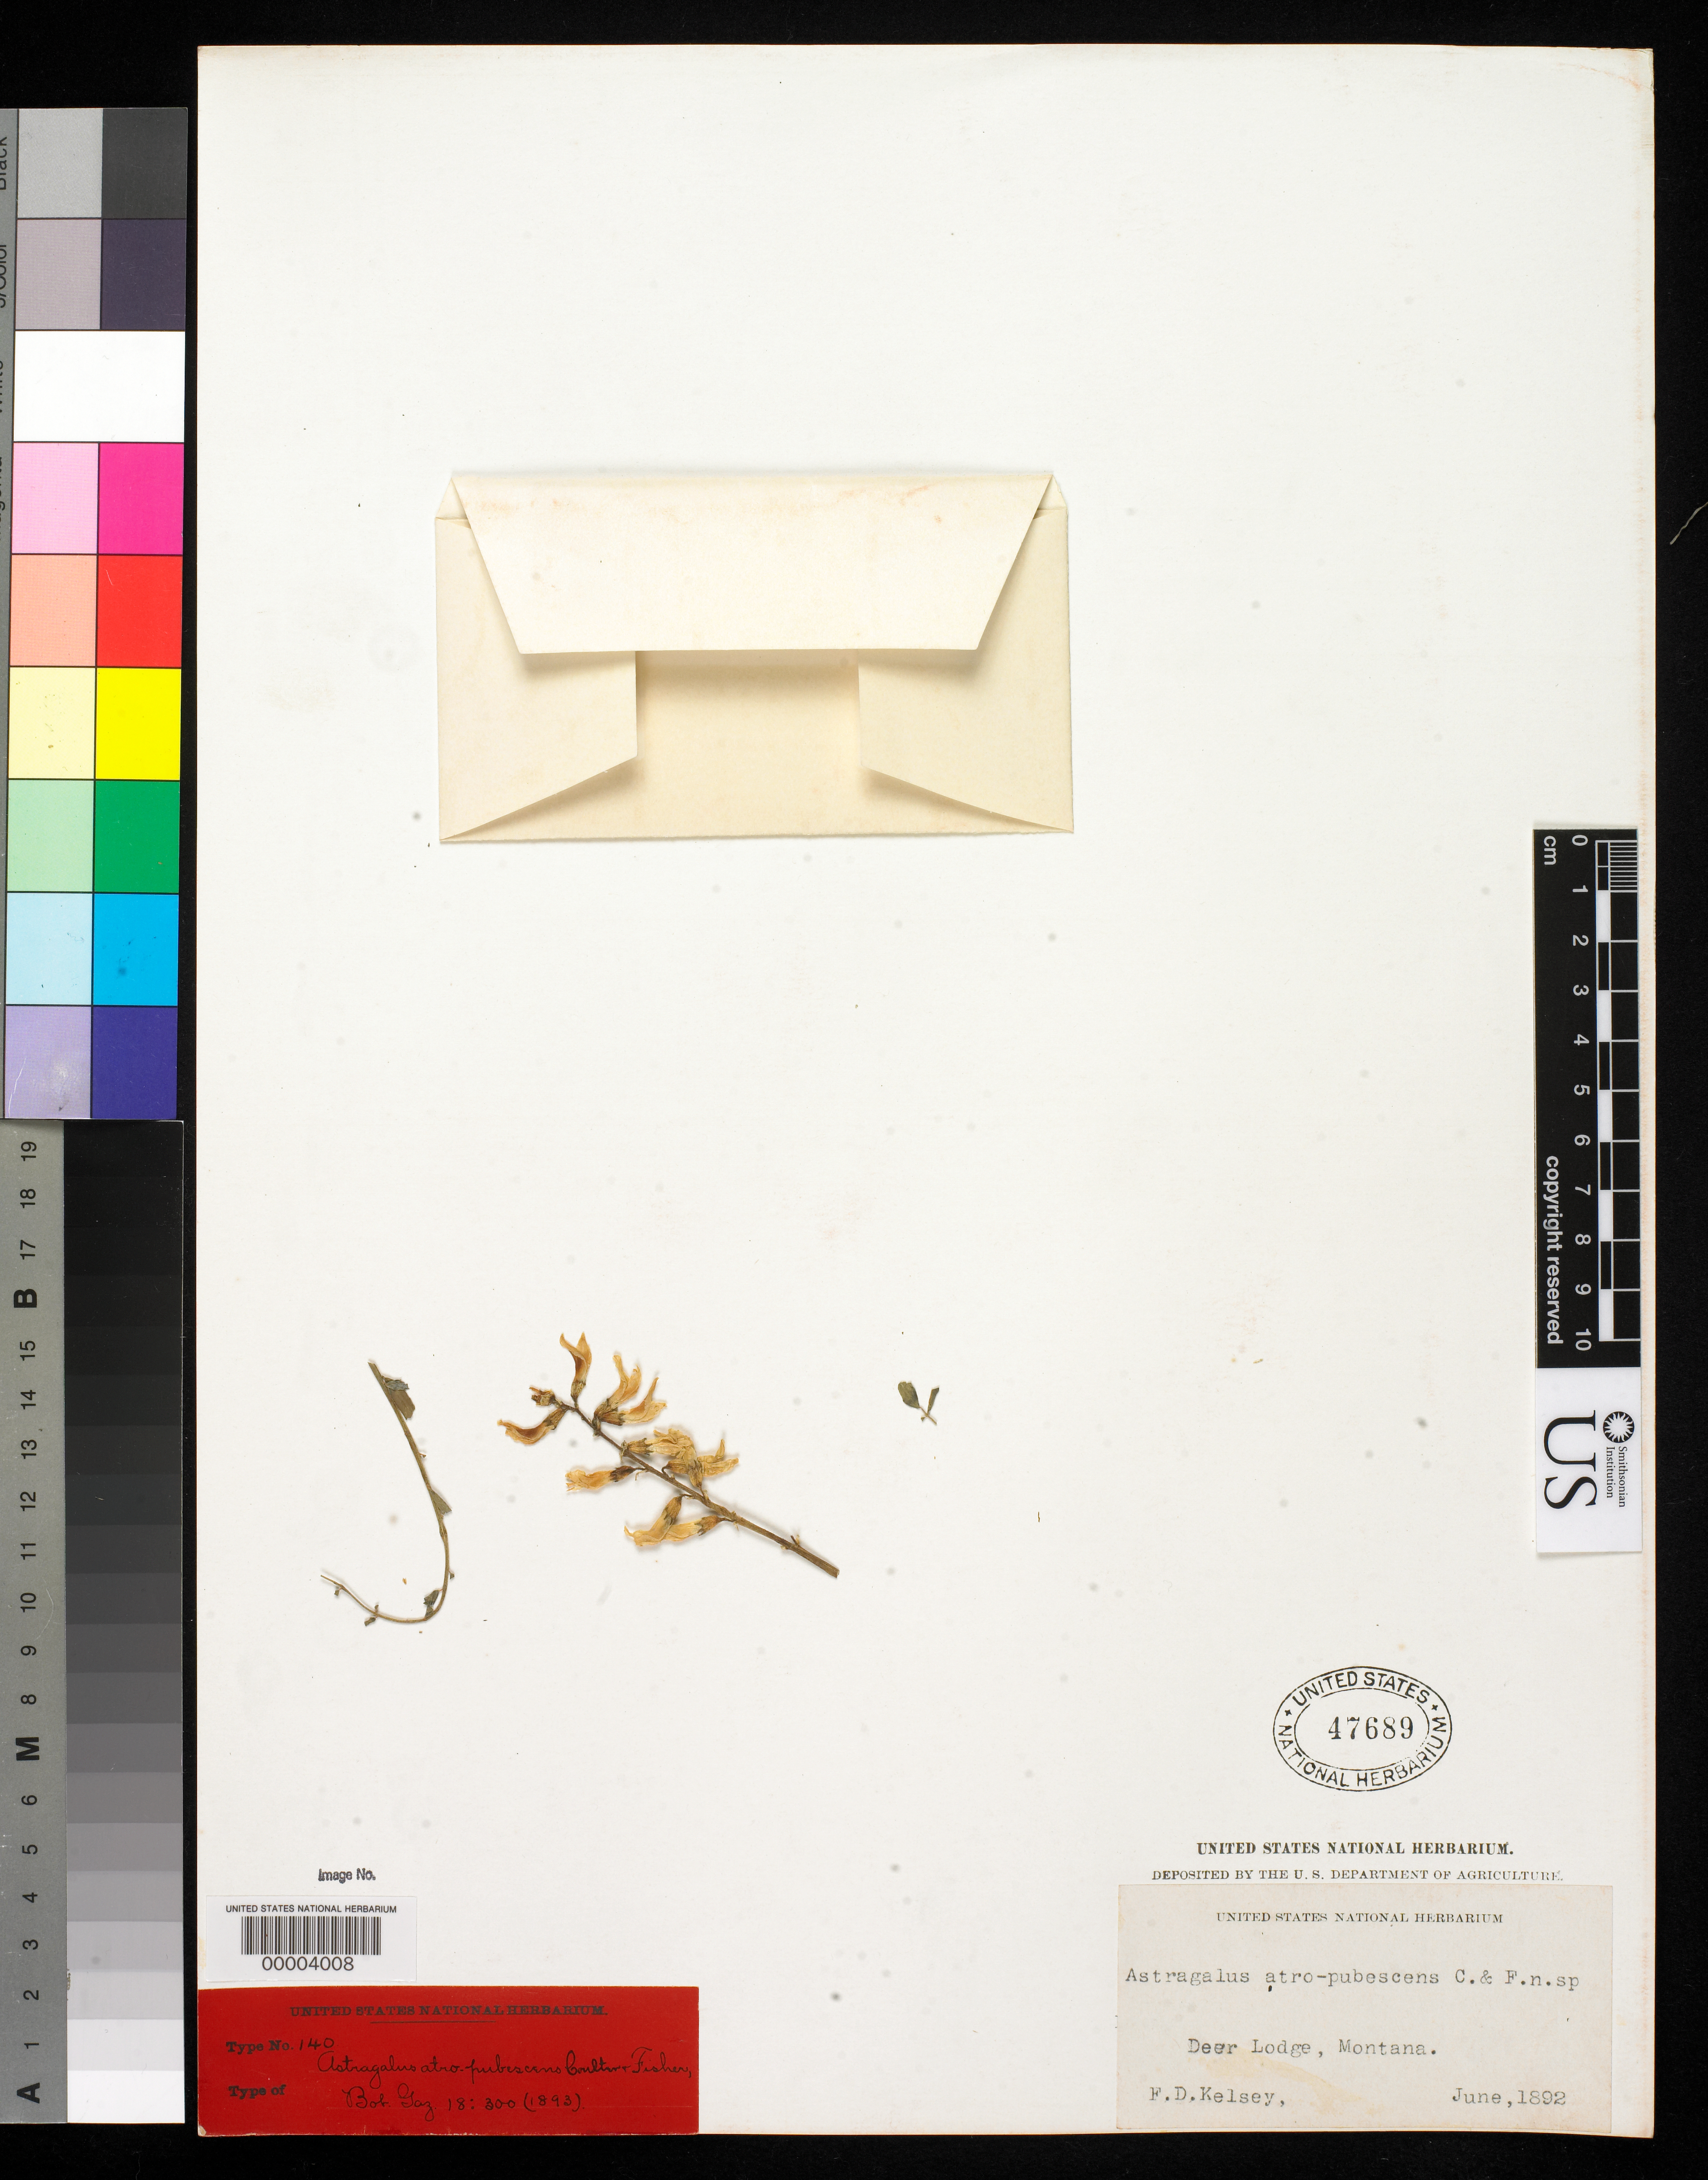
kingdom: Plantae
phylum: Tracheophyta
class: Magnoliopsida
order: Fabales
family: Fabaceae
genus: Astragalus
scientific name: Astragalus atropubescens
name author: J.M. Coult. & Fisher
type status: Type Fragment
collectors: F. Kelsey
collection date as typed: Jun 1892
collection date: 1892-06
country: United States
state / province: Montana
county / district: Powell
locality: Deer Lodge.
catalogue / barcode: US 47689